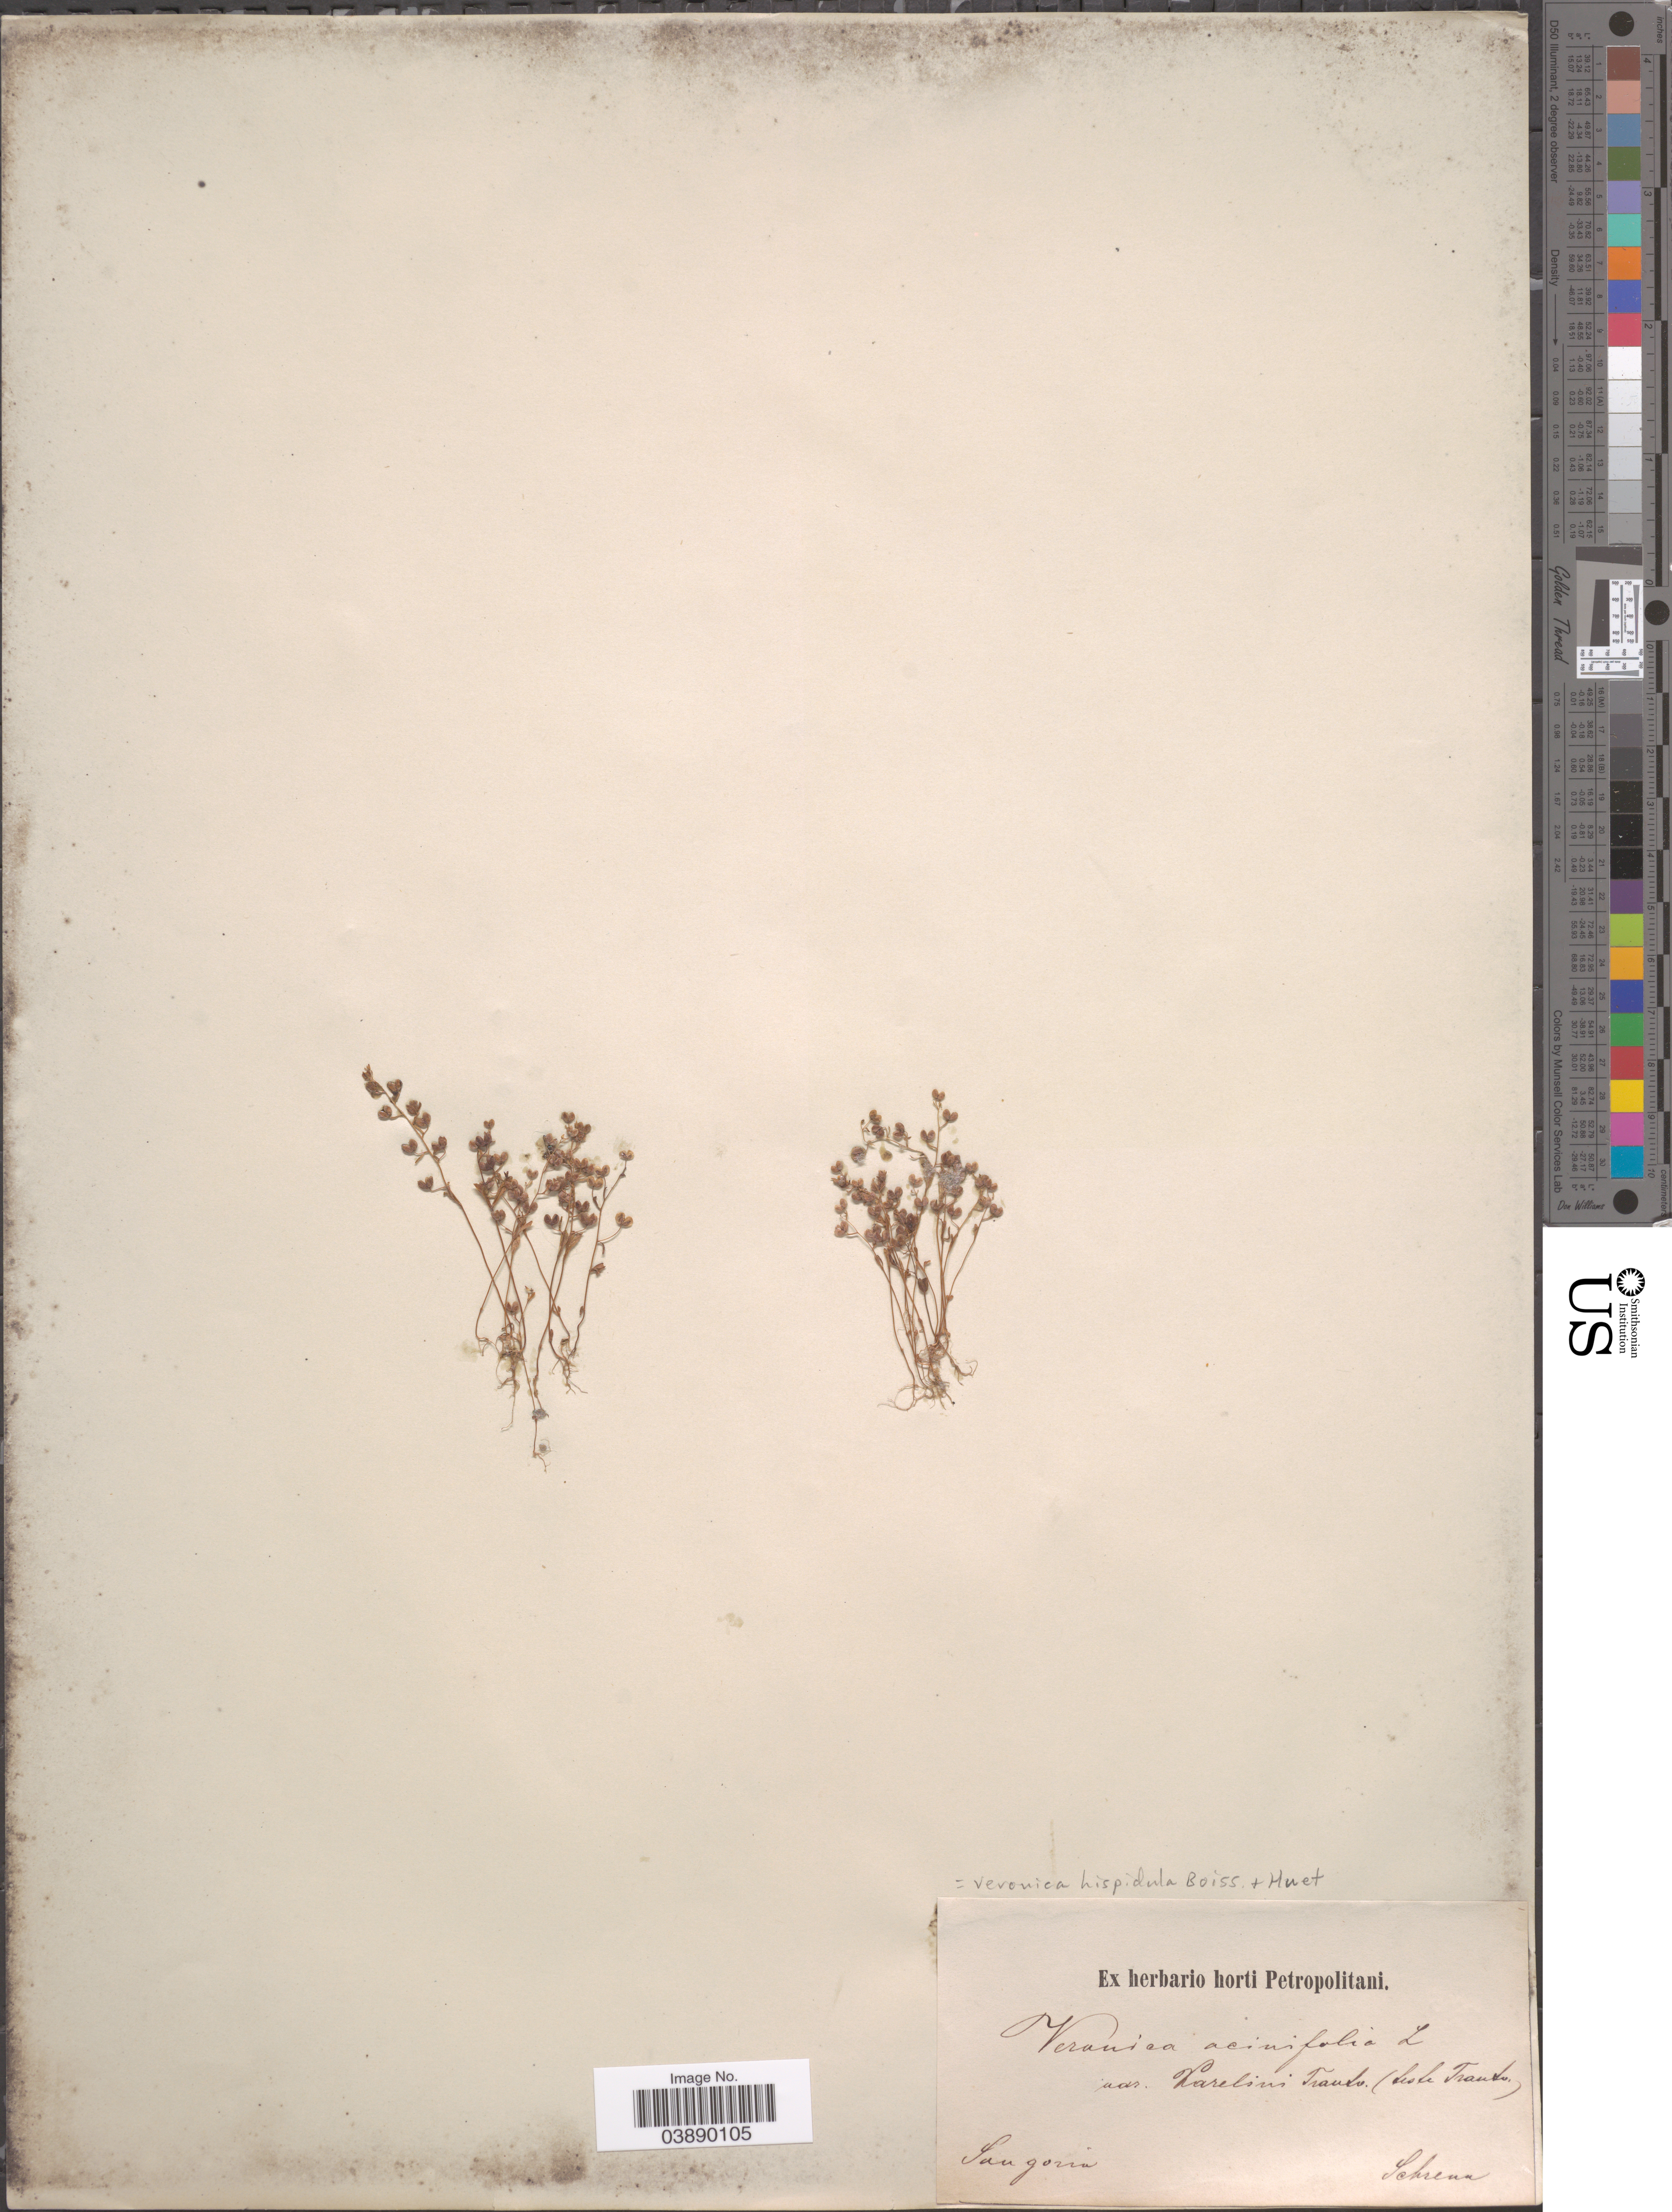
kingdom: Plantae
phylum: Tracheophyta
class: Magnoliopsida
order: Lamiales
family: Plantaginaceae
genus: Veronica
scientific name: Veronica hispidula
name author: Boiss. & A. Huet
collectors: A.G. Schrenk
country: China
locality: Songoria.